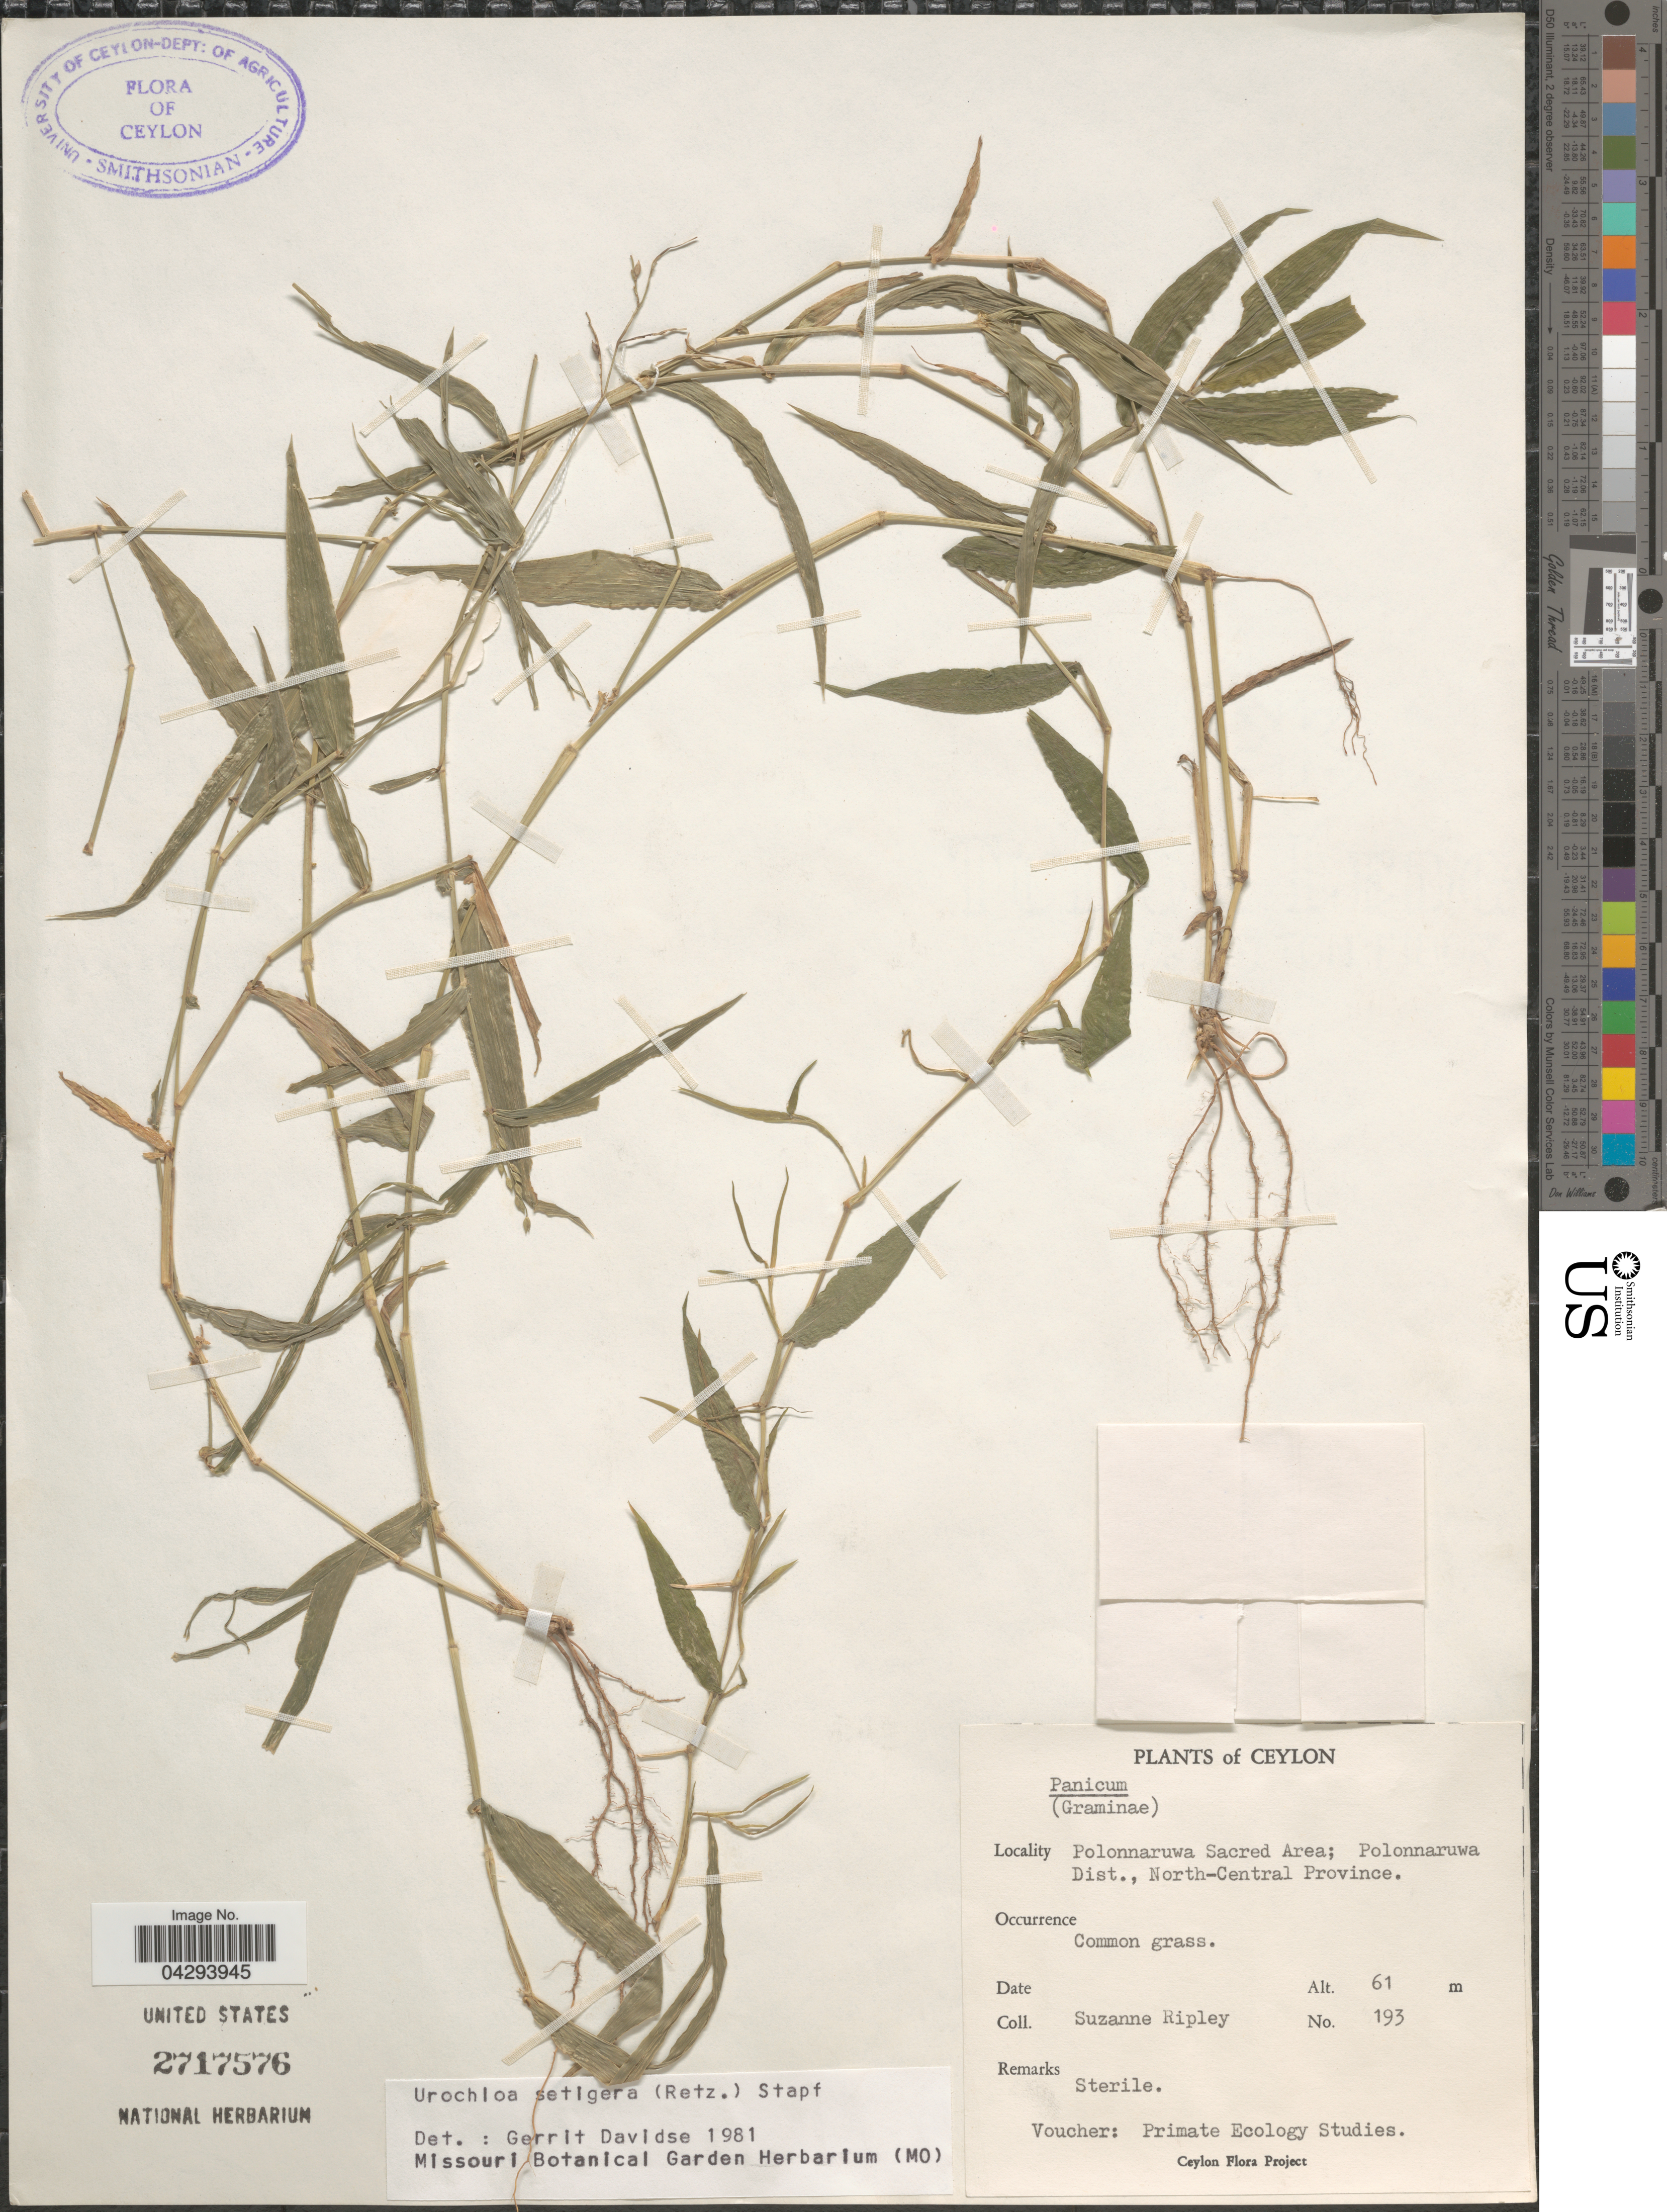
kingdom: Plantae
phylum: Tracheophyta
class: Liliopsida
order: Poales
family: Poaceae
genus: Urochloa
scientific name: Urochloa setigera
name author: (Retz.) Stapf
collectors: S. Ripley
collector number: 193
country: Sri Lanka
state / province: North Central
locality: Ceylon. Polonnaruwa Sacred Area; Polonnaruwa Dist.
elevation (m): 61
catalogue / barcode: US 2717576